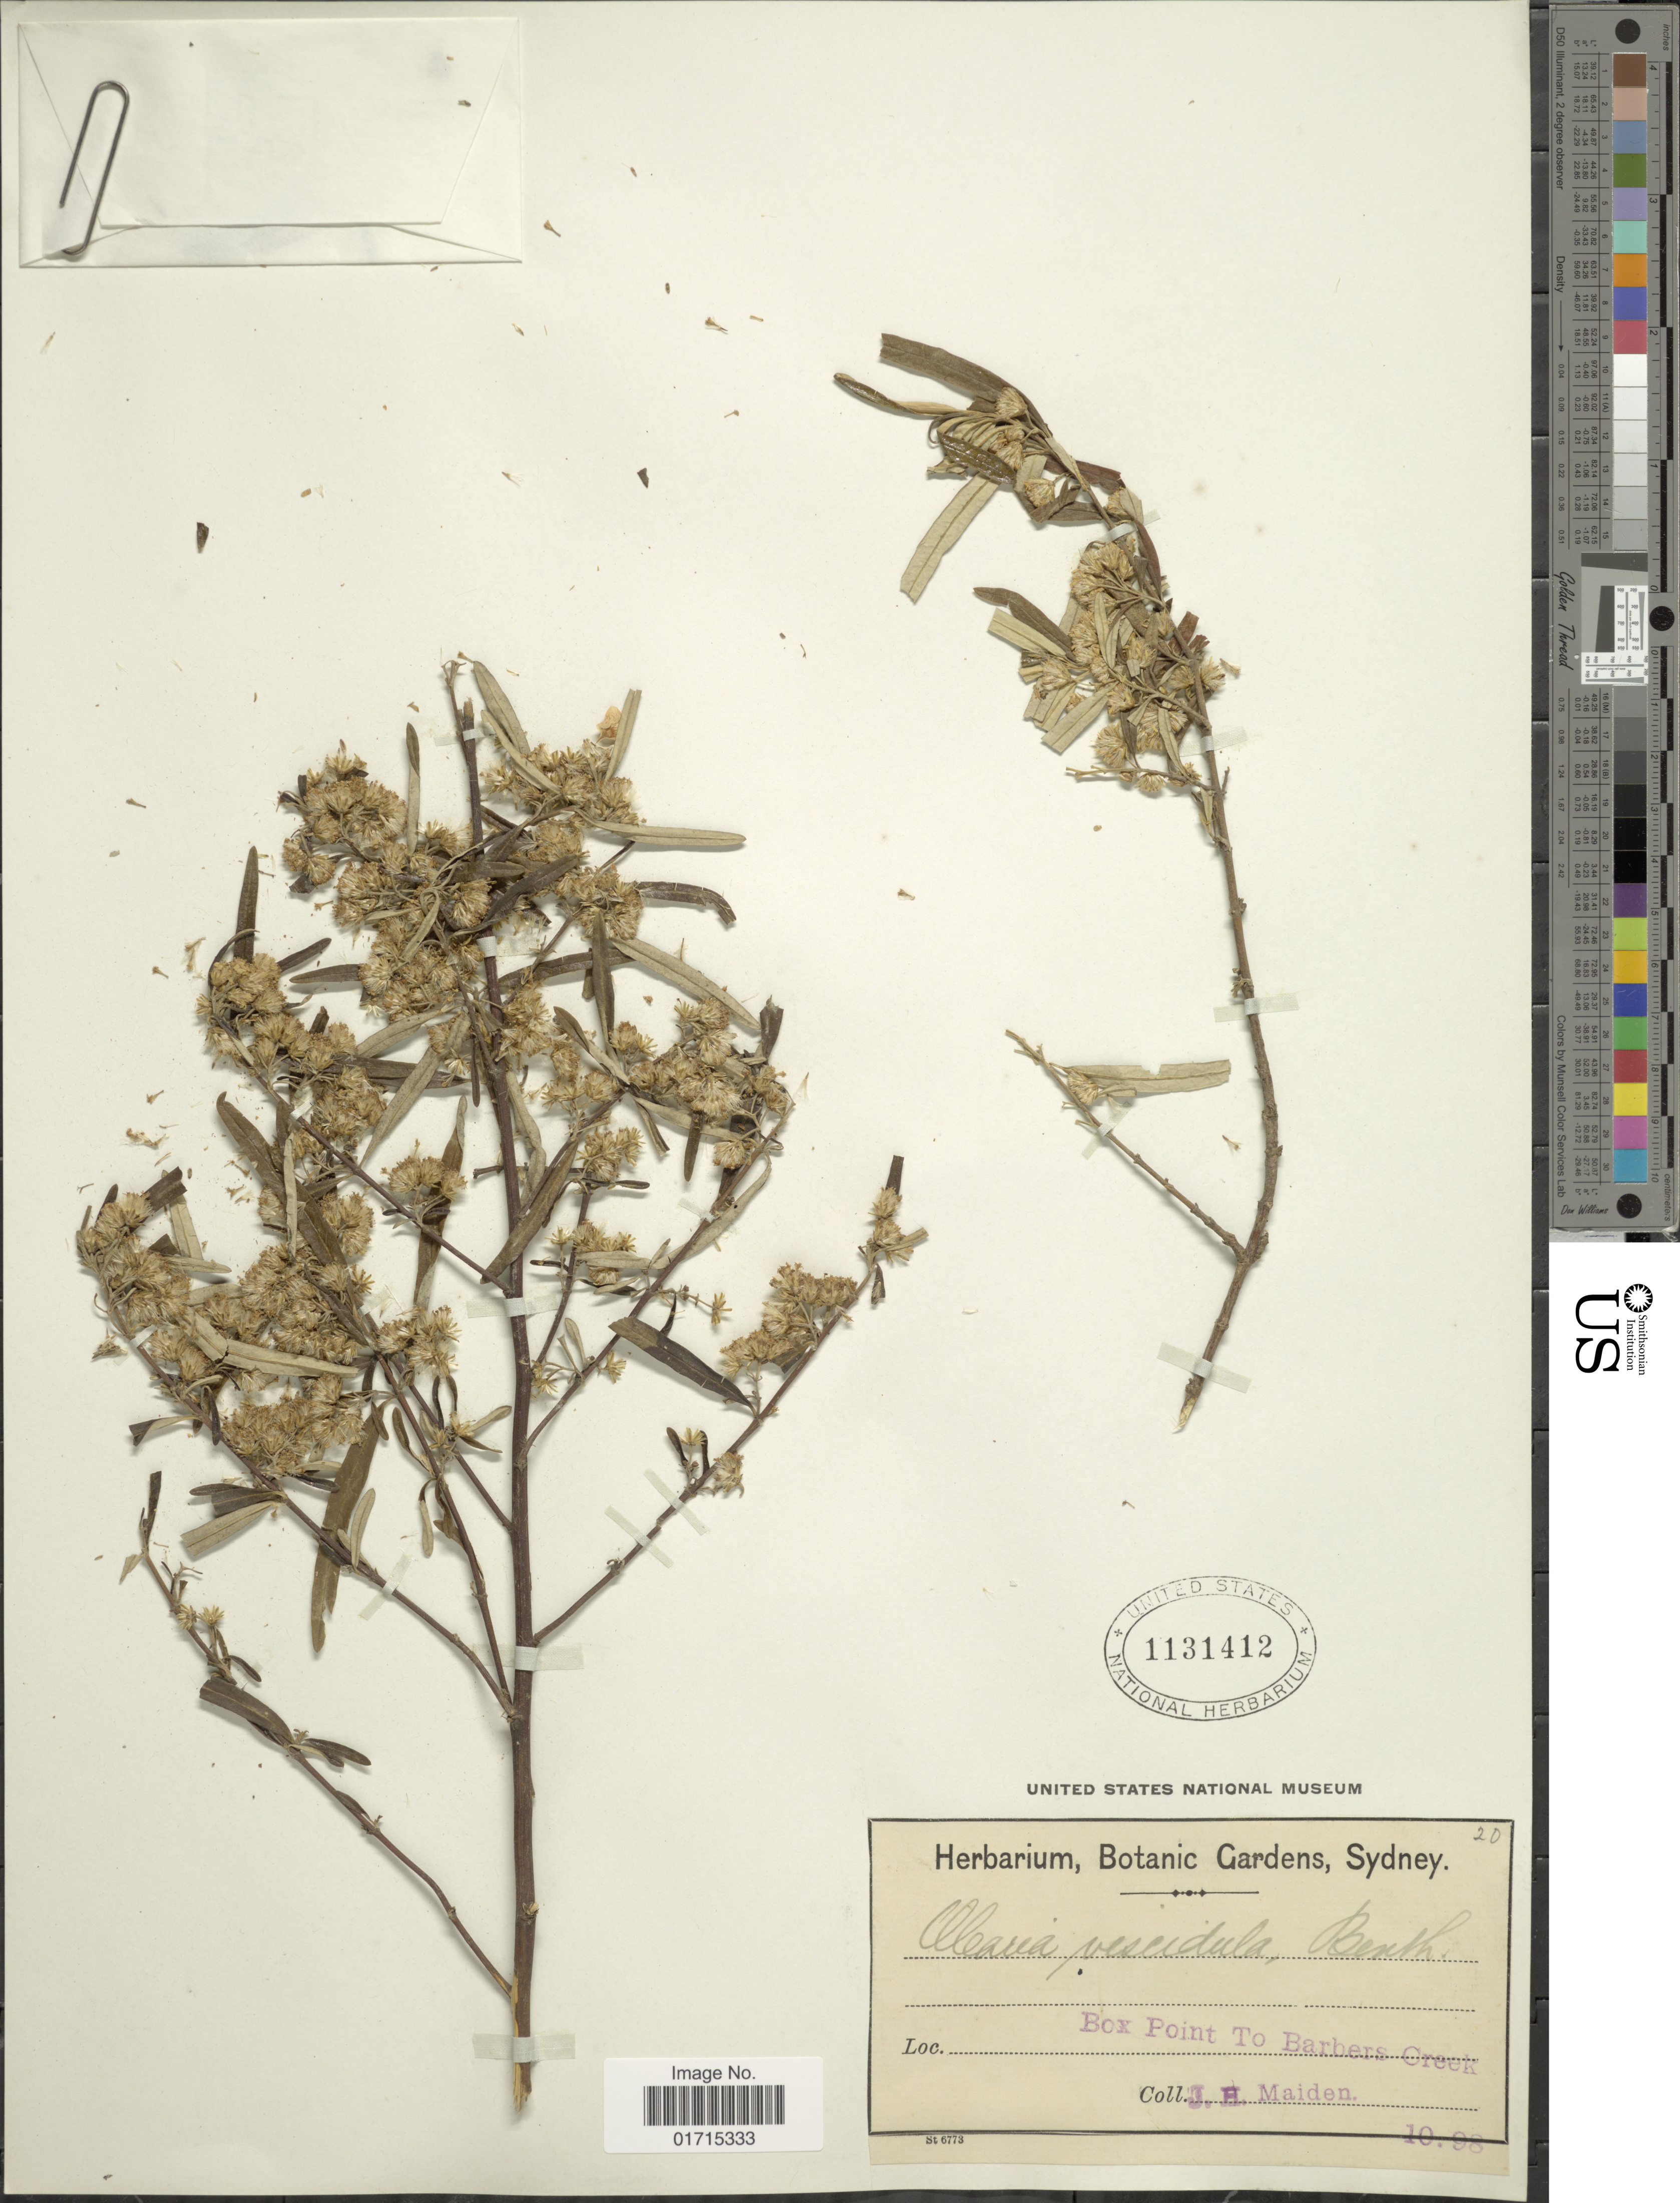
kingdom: Plantae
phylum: Tracheophyta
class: Magnoliopsida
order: Asterales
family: Asteraceae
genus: Olearia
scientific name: Olearia viscidula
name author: (F. Muell.) Benth.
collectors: J. Maiden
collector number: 20?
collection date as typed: Transcribed d/m/y: /10/98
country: Australia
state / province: New South Wales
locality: Box Point to Barbers Creek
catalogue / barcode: US 1131412